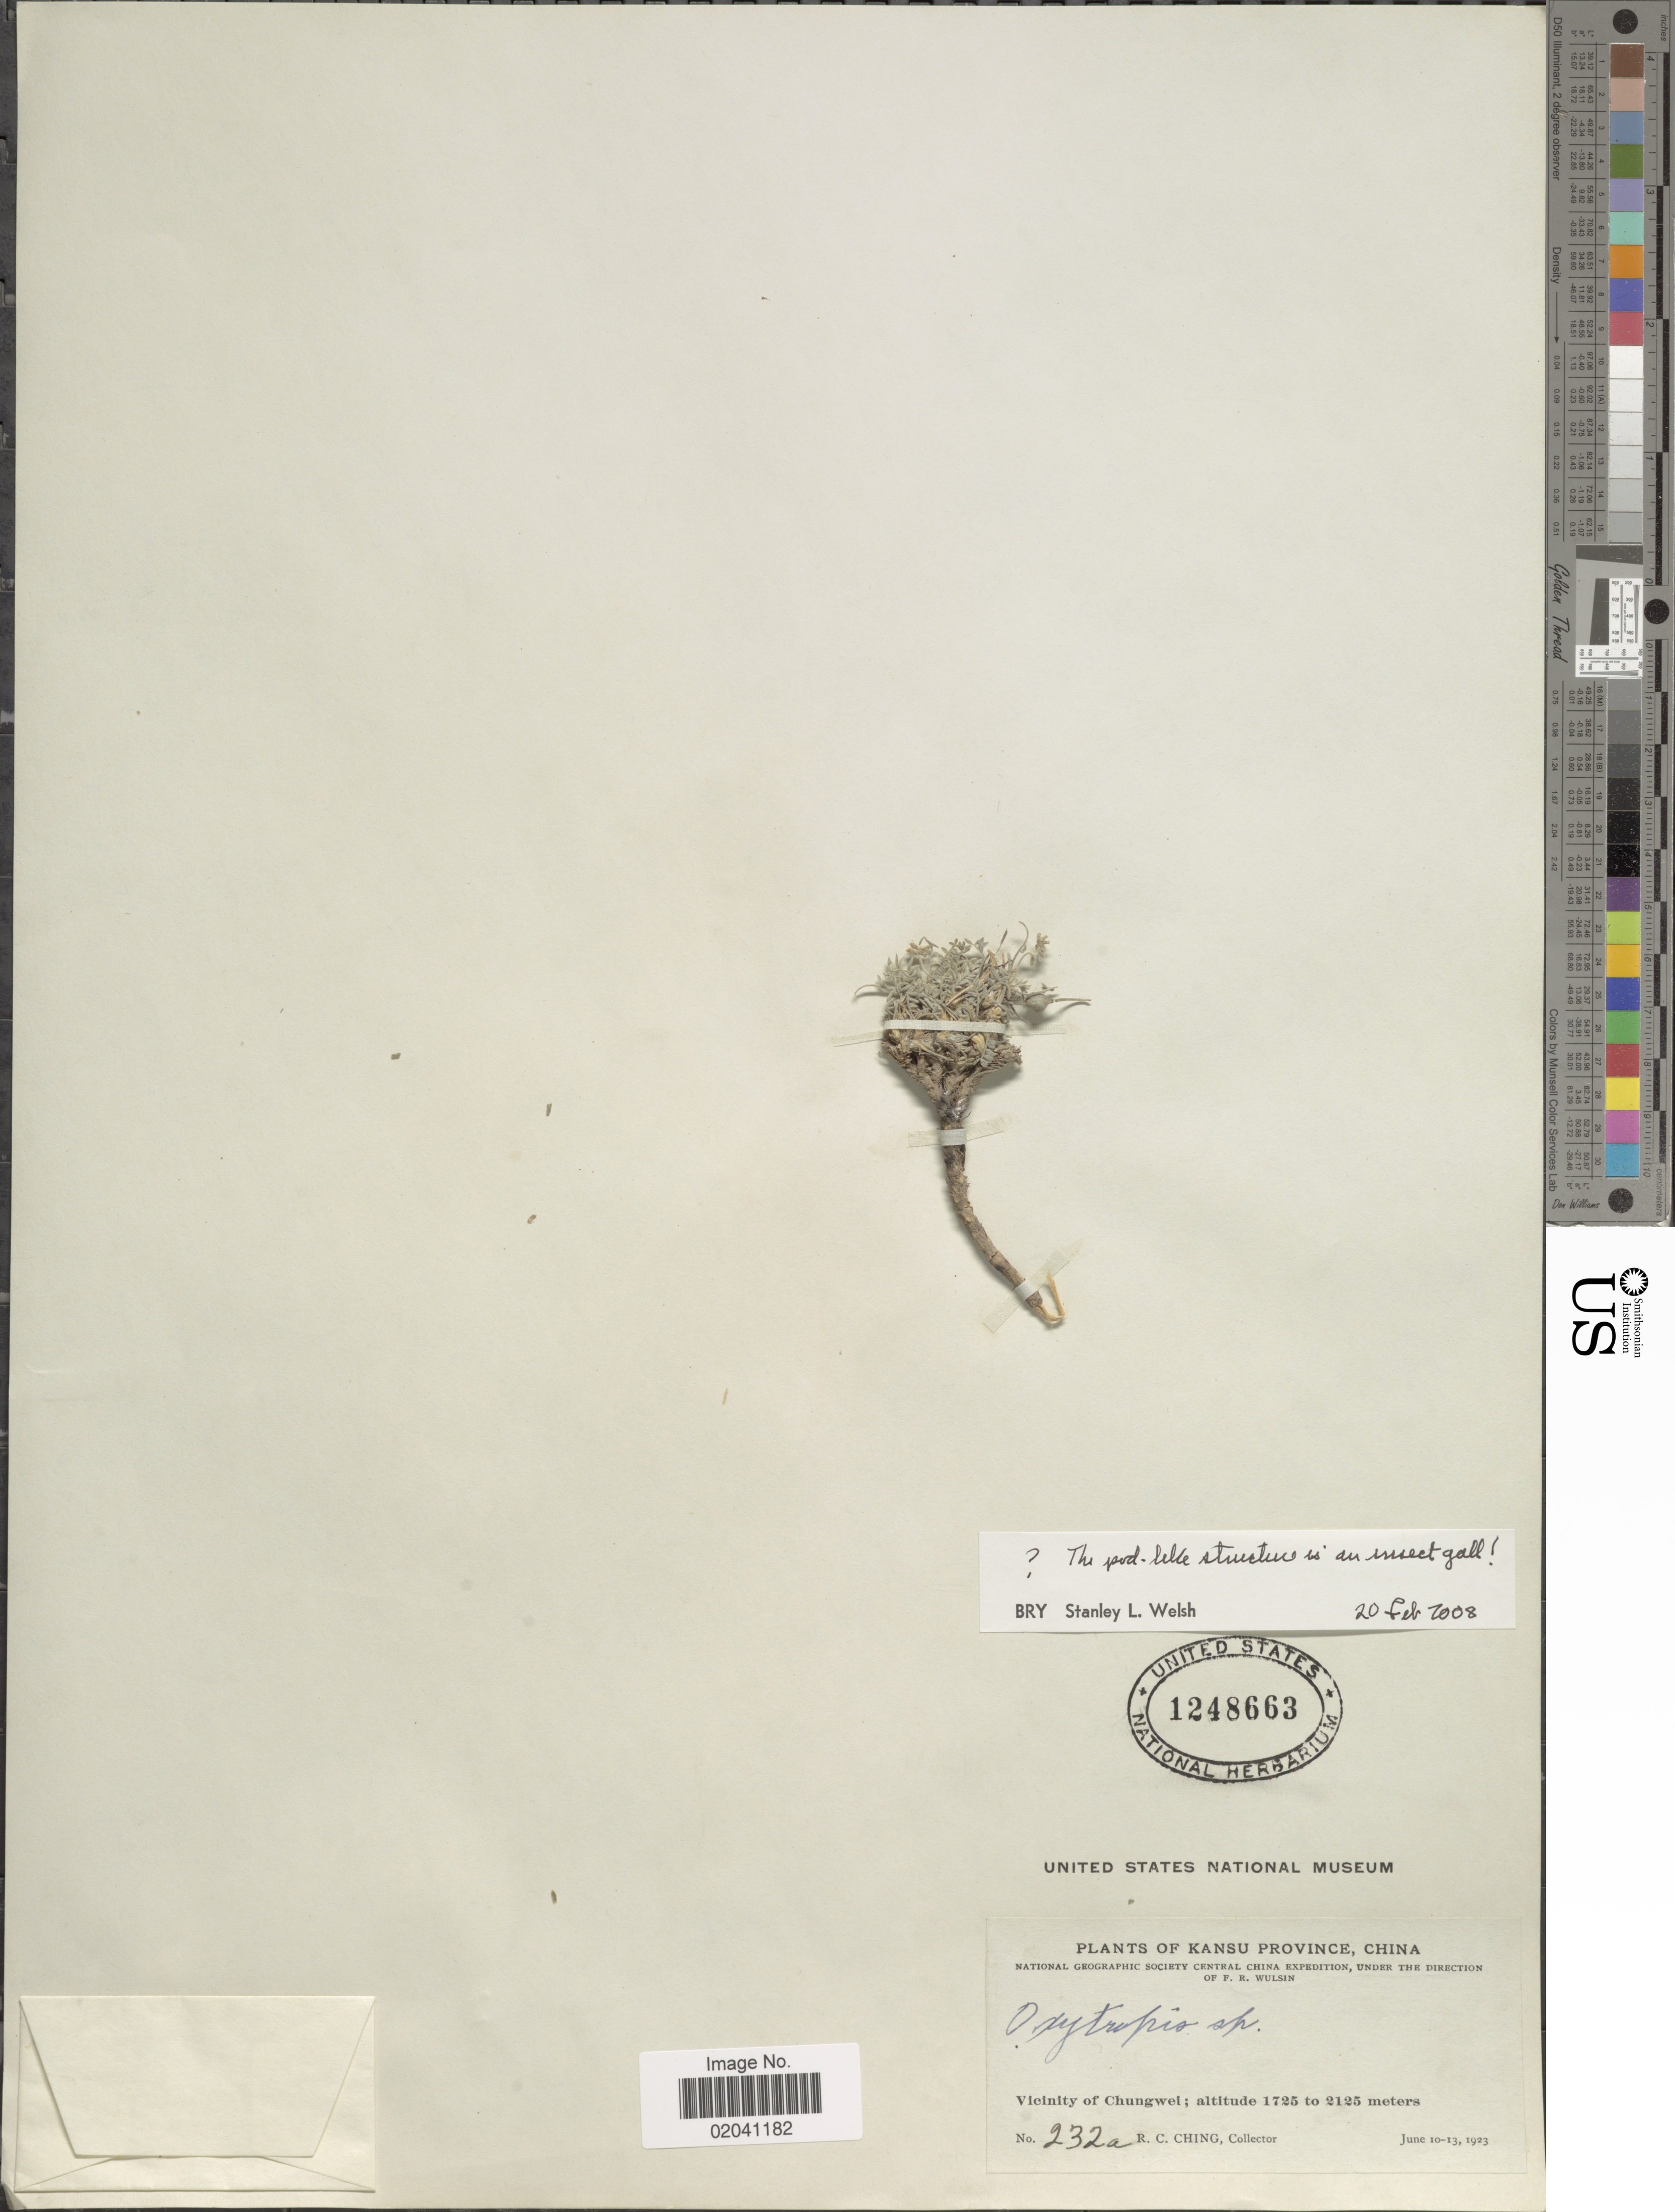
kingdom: Plantae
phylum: Tracheophyta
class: Magnoliopsida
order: Fabales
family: Fabaceae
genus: Oxytropis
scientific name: Oxytropis sp.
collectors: R. C. Ching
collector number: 232a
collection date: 1923-06-10/1923-06-13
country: China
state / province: Gansu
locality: Kansu Province. Vicinity of Chungwei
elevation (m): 1725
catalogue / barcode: US 1248663